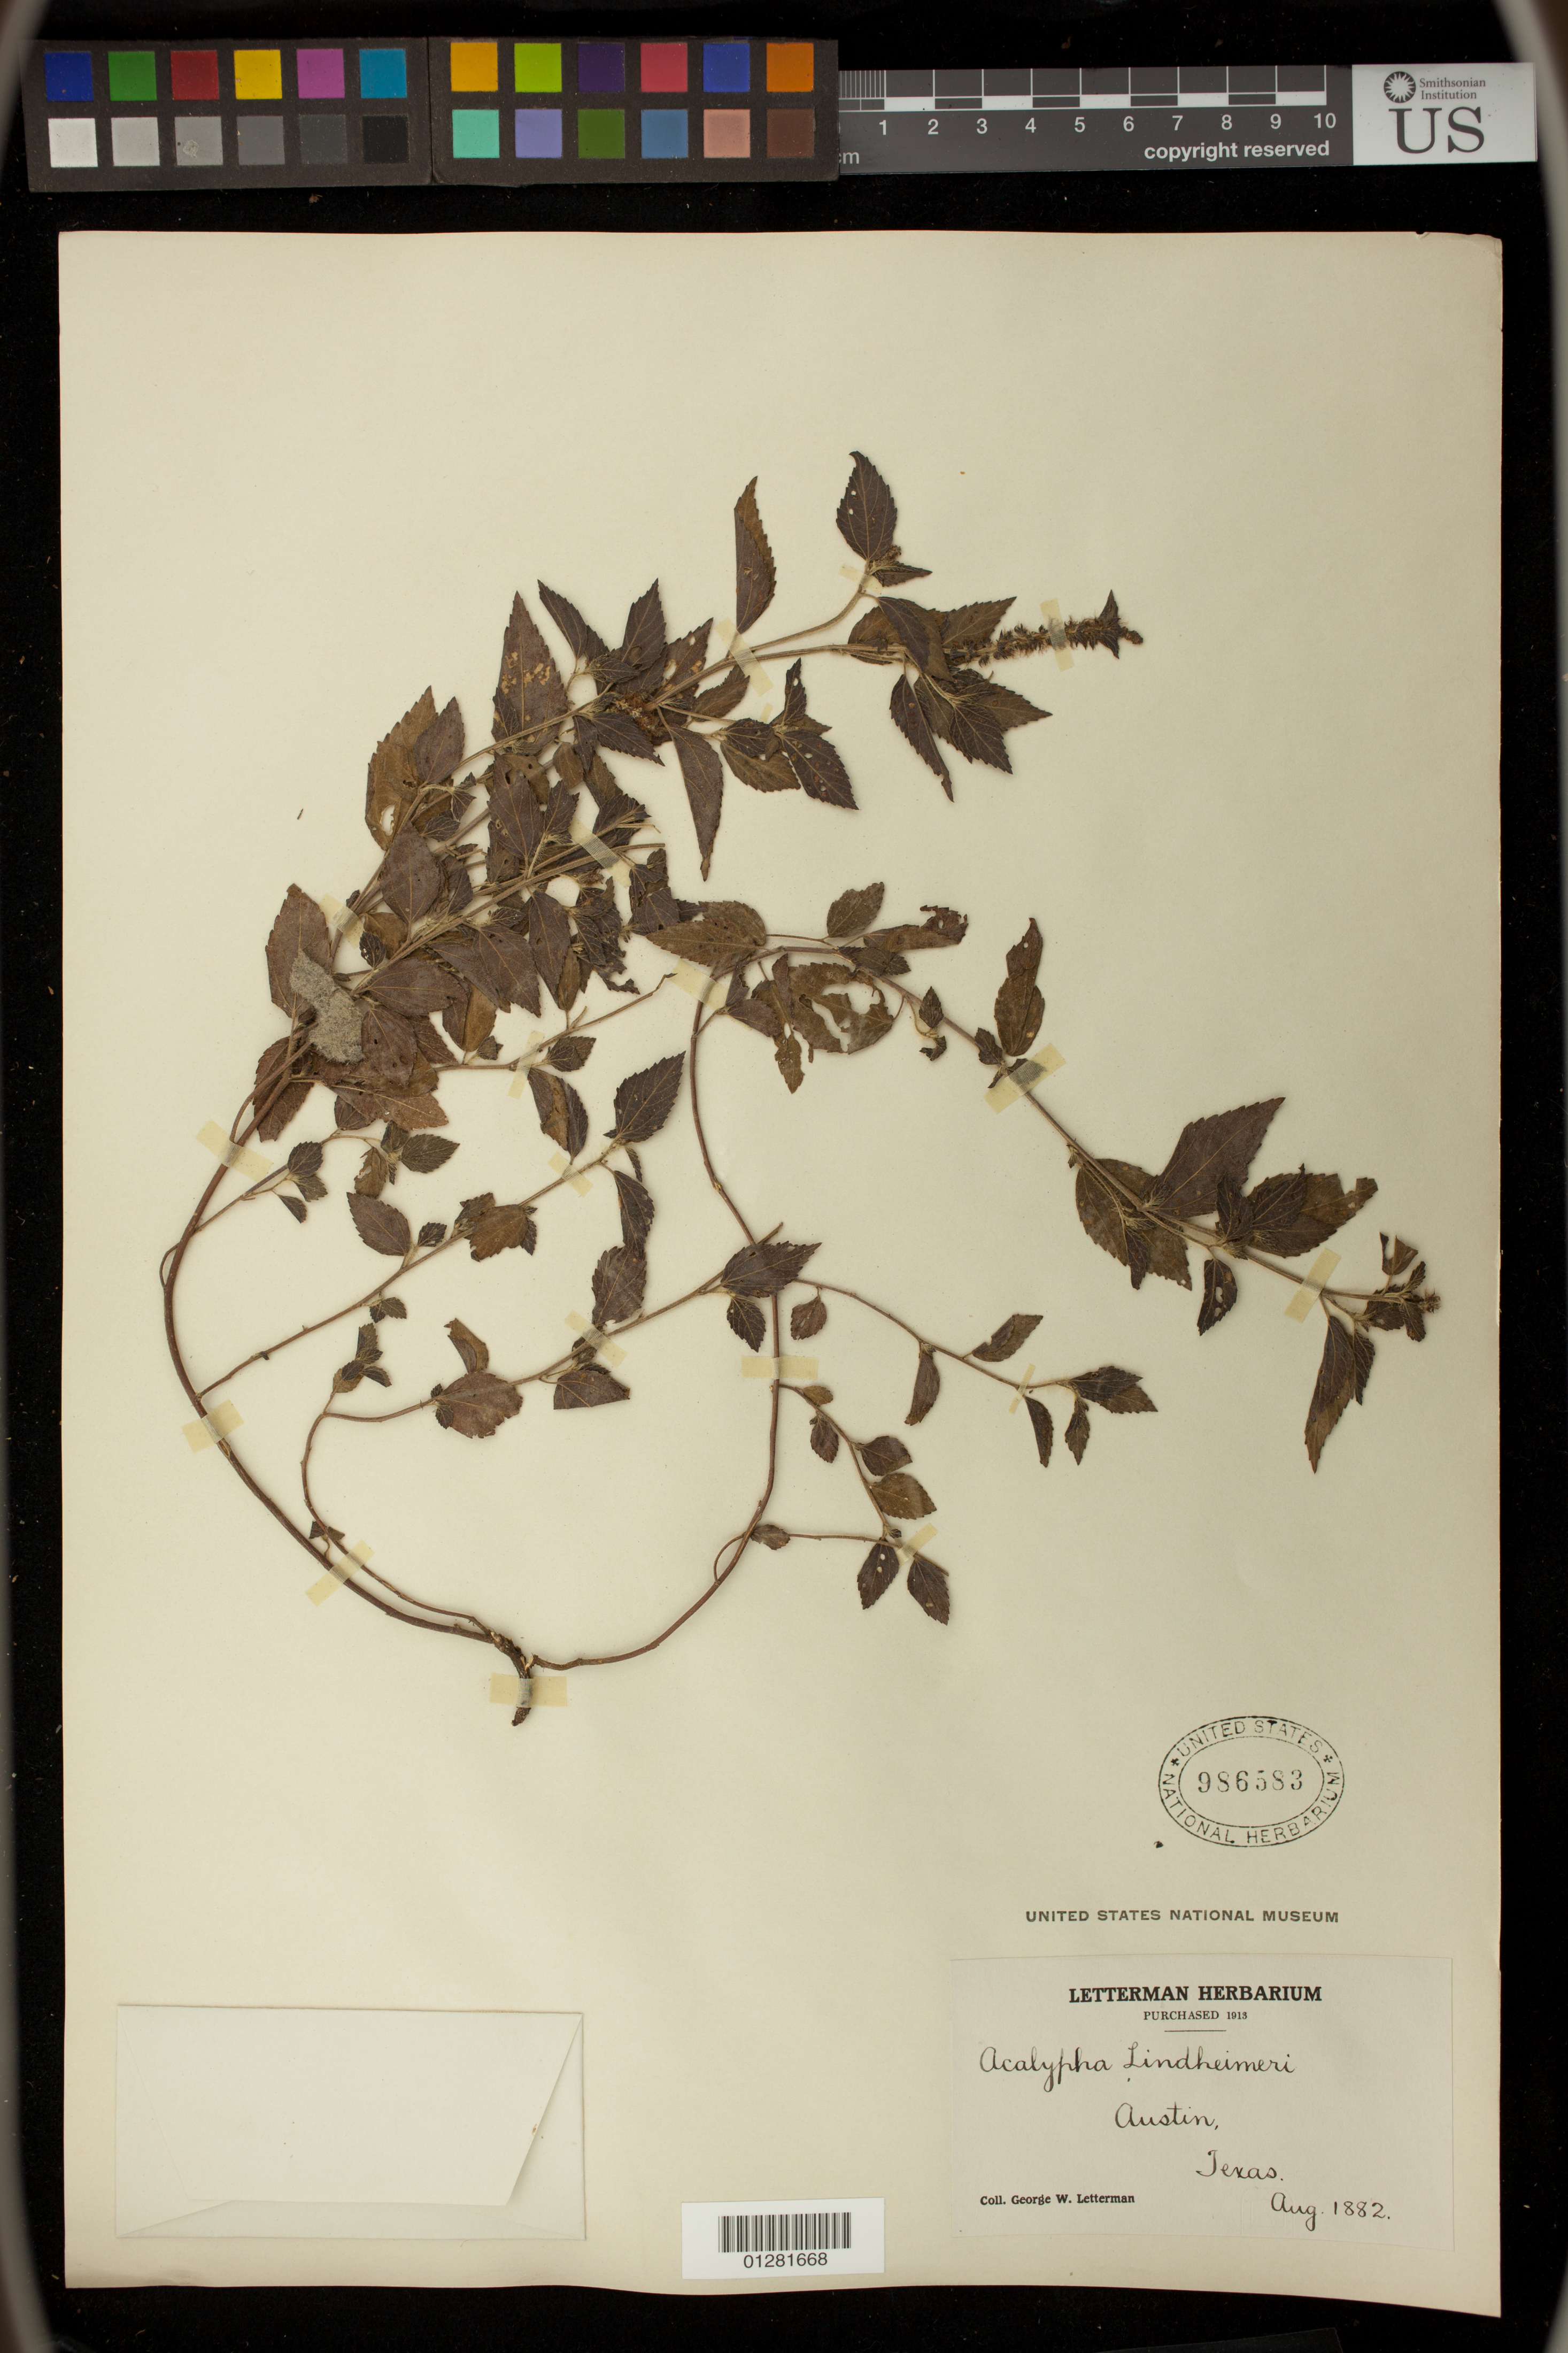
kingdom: Plantae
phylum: Tracheophyta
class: Magnoliopsida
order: Malpighiales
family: Euphorbiaceae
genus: Acalypha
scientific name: Acalypha lindheimeri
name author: Müll. Arg.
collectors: G. W. Letterman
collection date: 1882-08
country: United States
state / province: Texas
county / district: Travis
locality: Austin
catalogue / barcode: US 986583